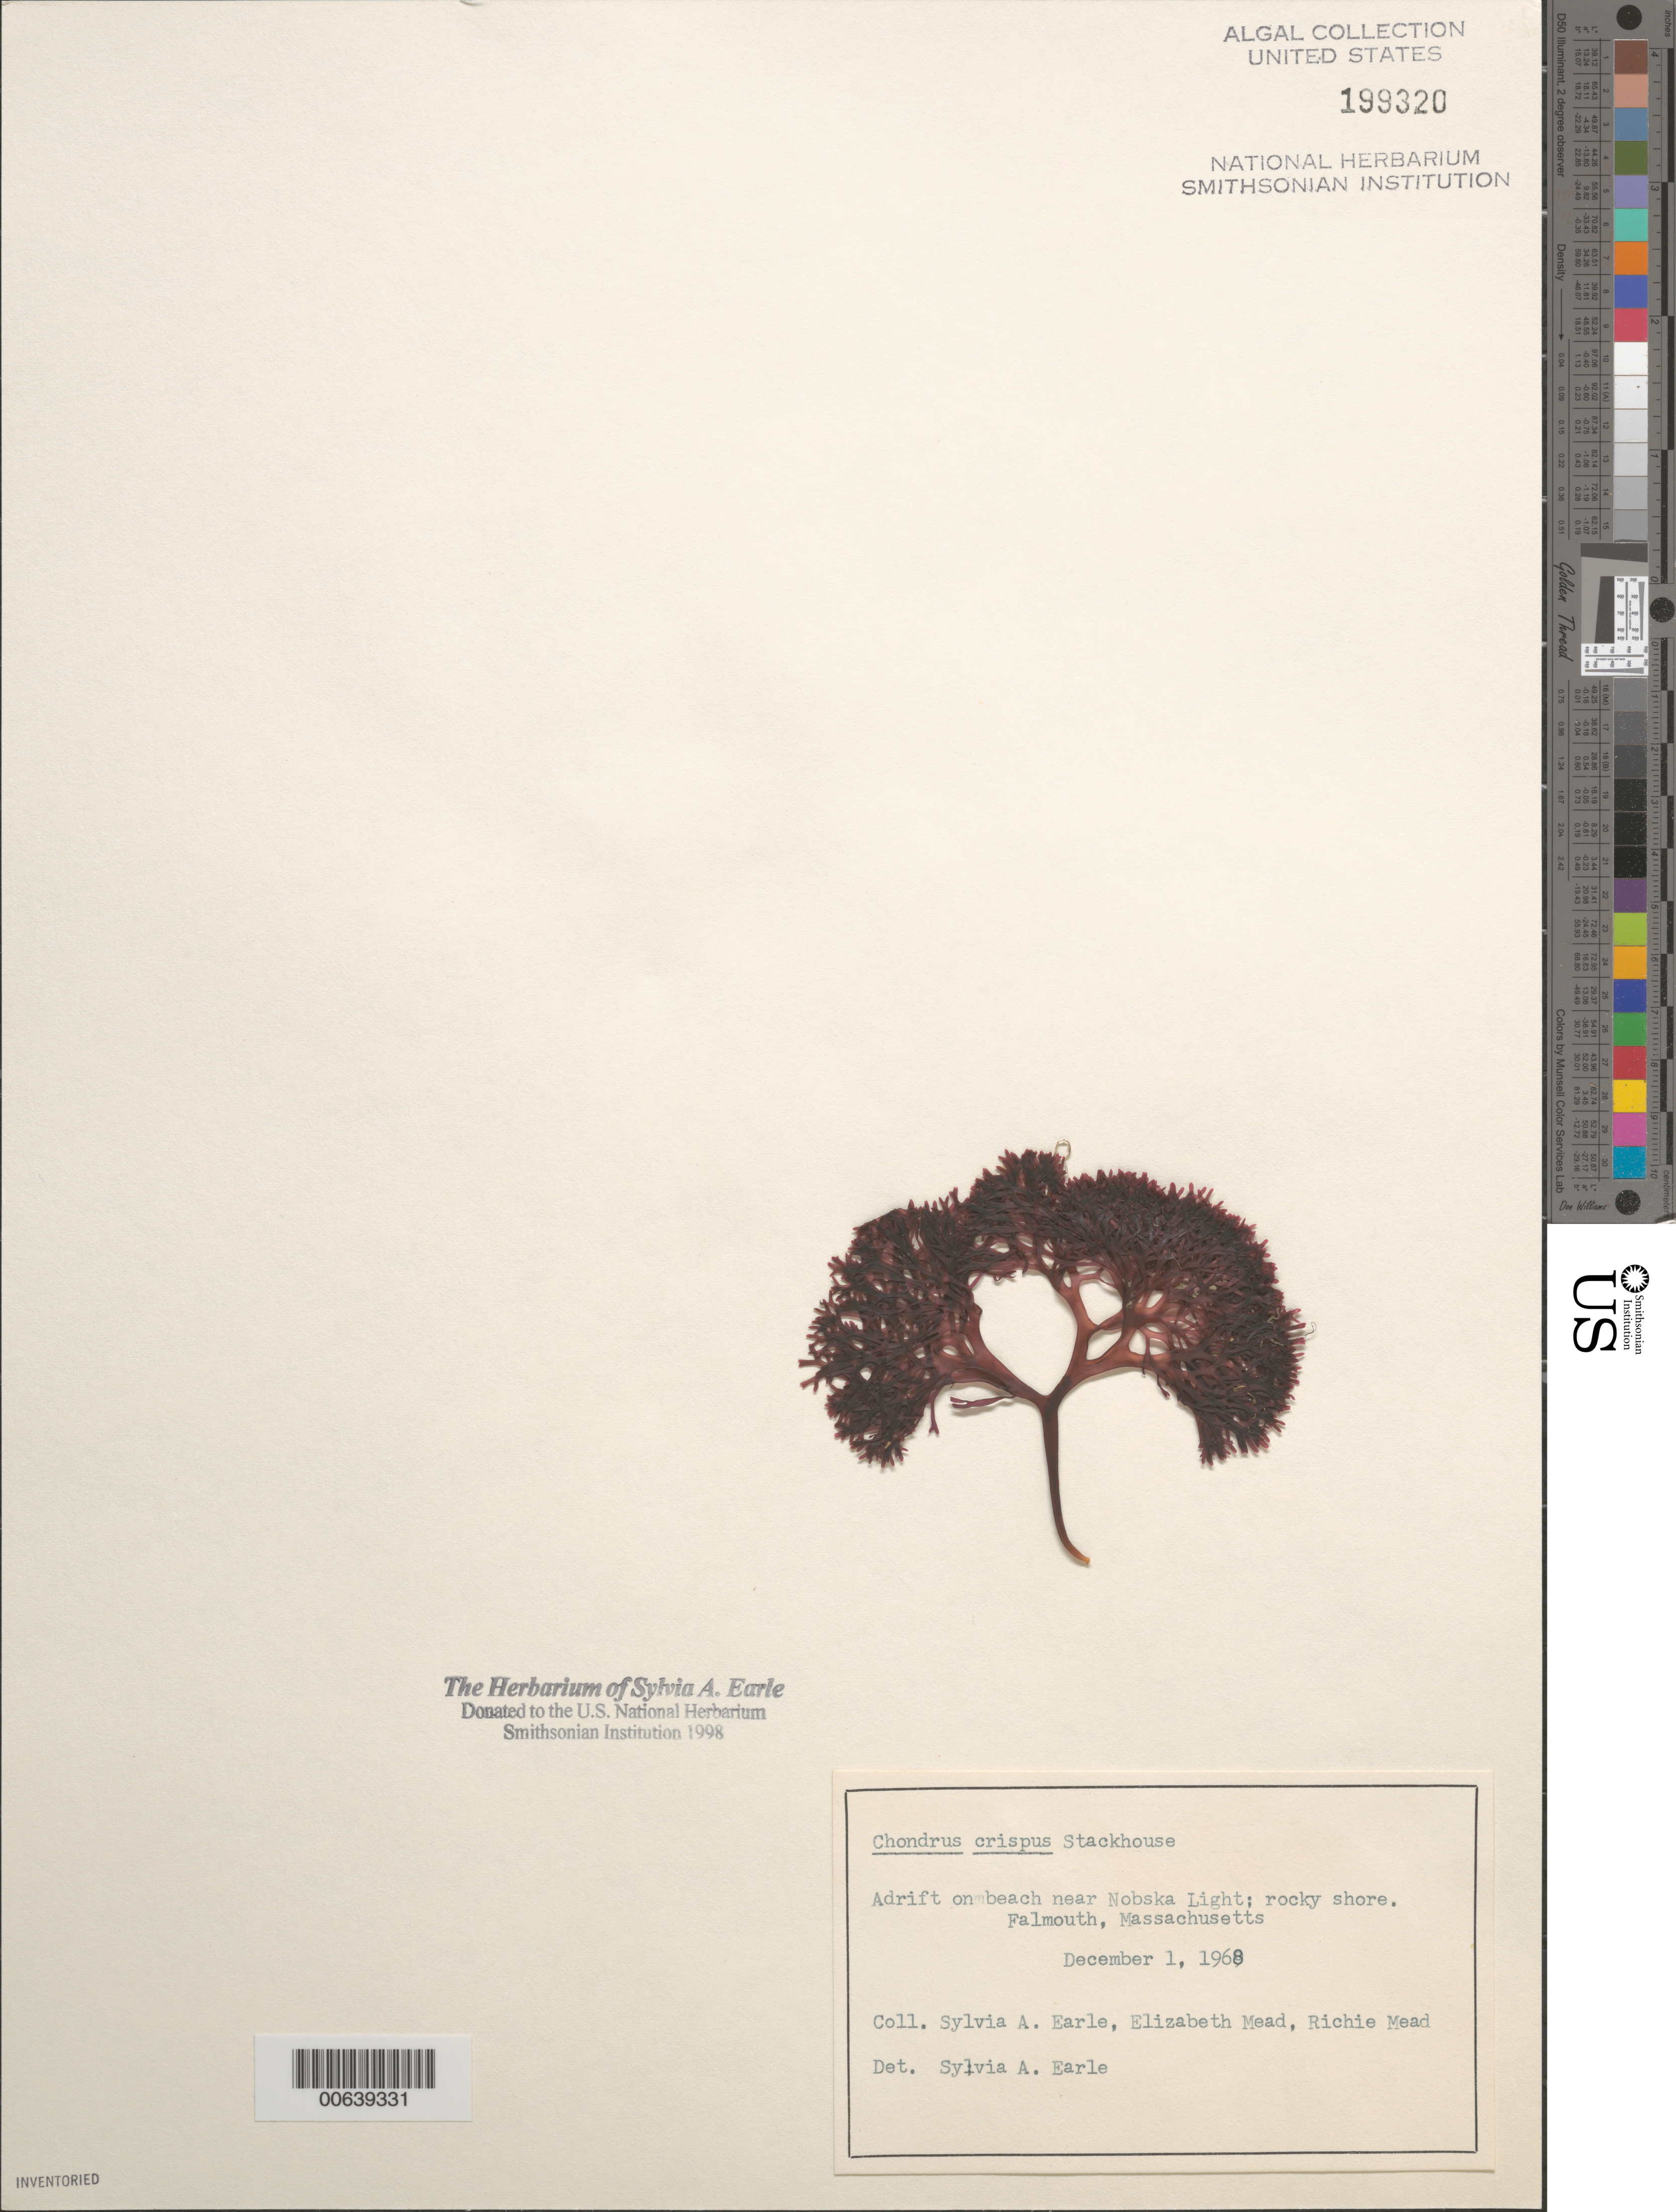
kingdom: Plantae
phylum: Rhodophyta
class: Florideophyceae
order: Gigartinales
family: Gigartinaceae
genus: Chondrus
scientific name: Chondrus crispus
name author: Stackh.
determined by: Earle, S. A.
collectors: S. A. Earle, E. Mead & R. Mead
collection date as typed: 01 Dec 1968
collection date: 1968-12-01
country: United States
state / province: Massachusetts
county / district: Barnstable County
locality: Falmouth, near Nobska Light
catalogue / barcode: US 199320